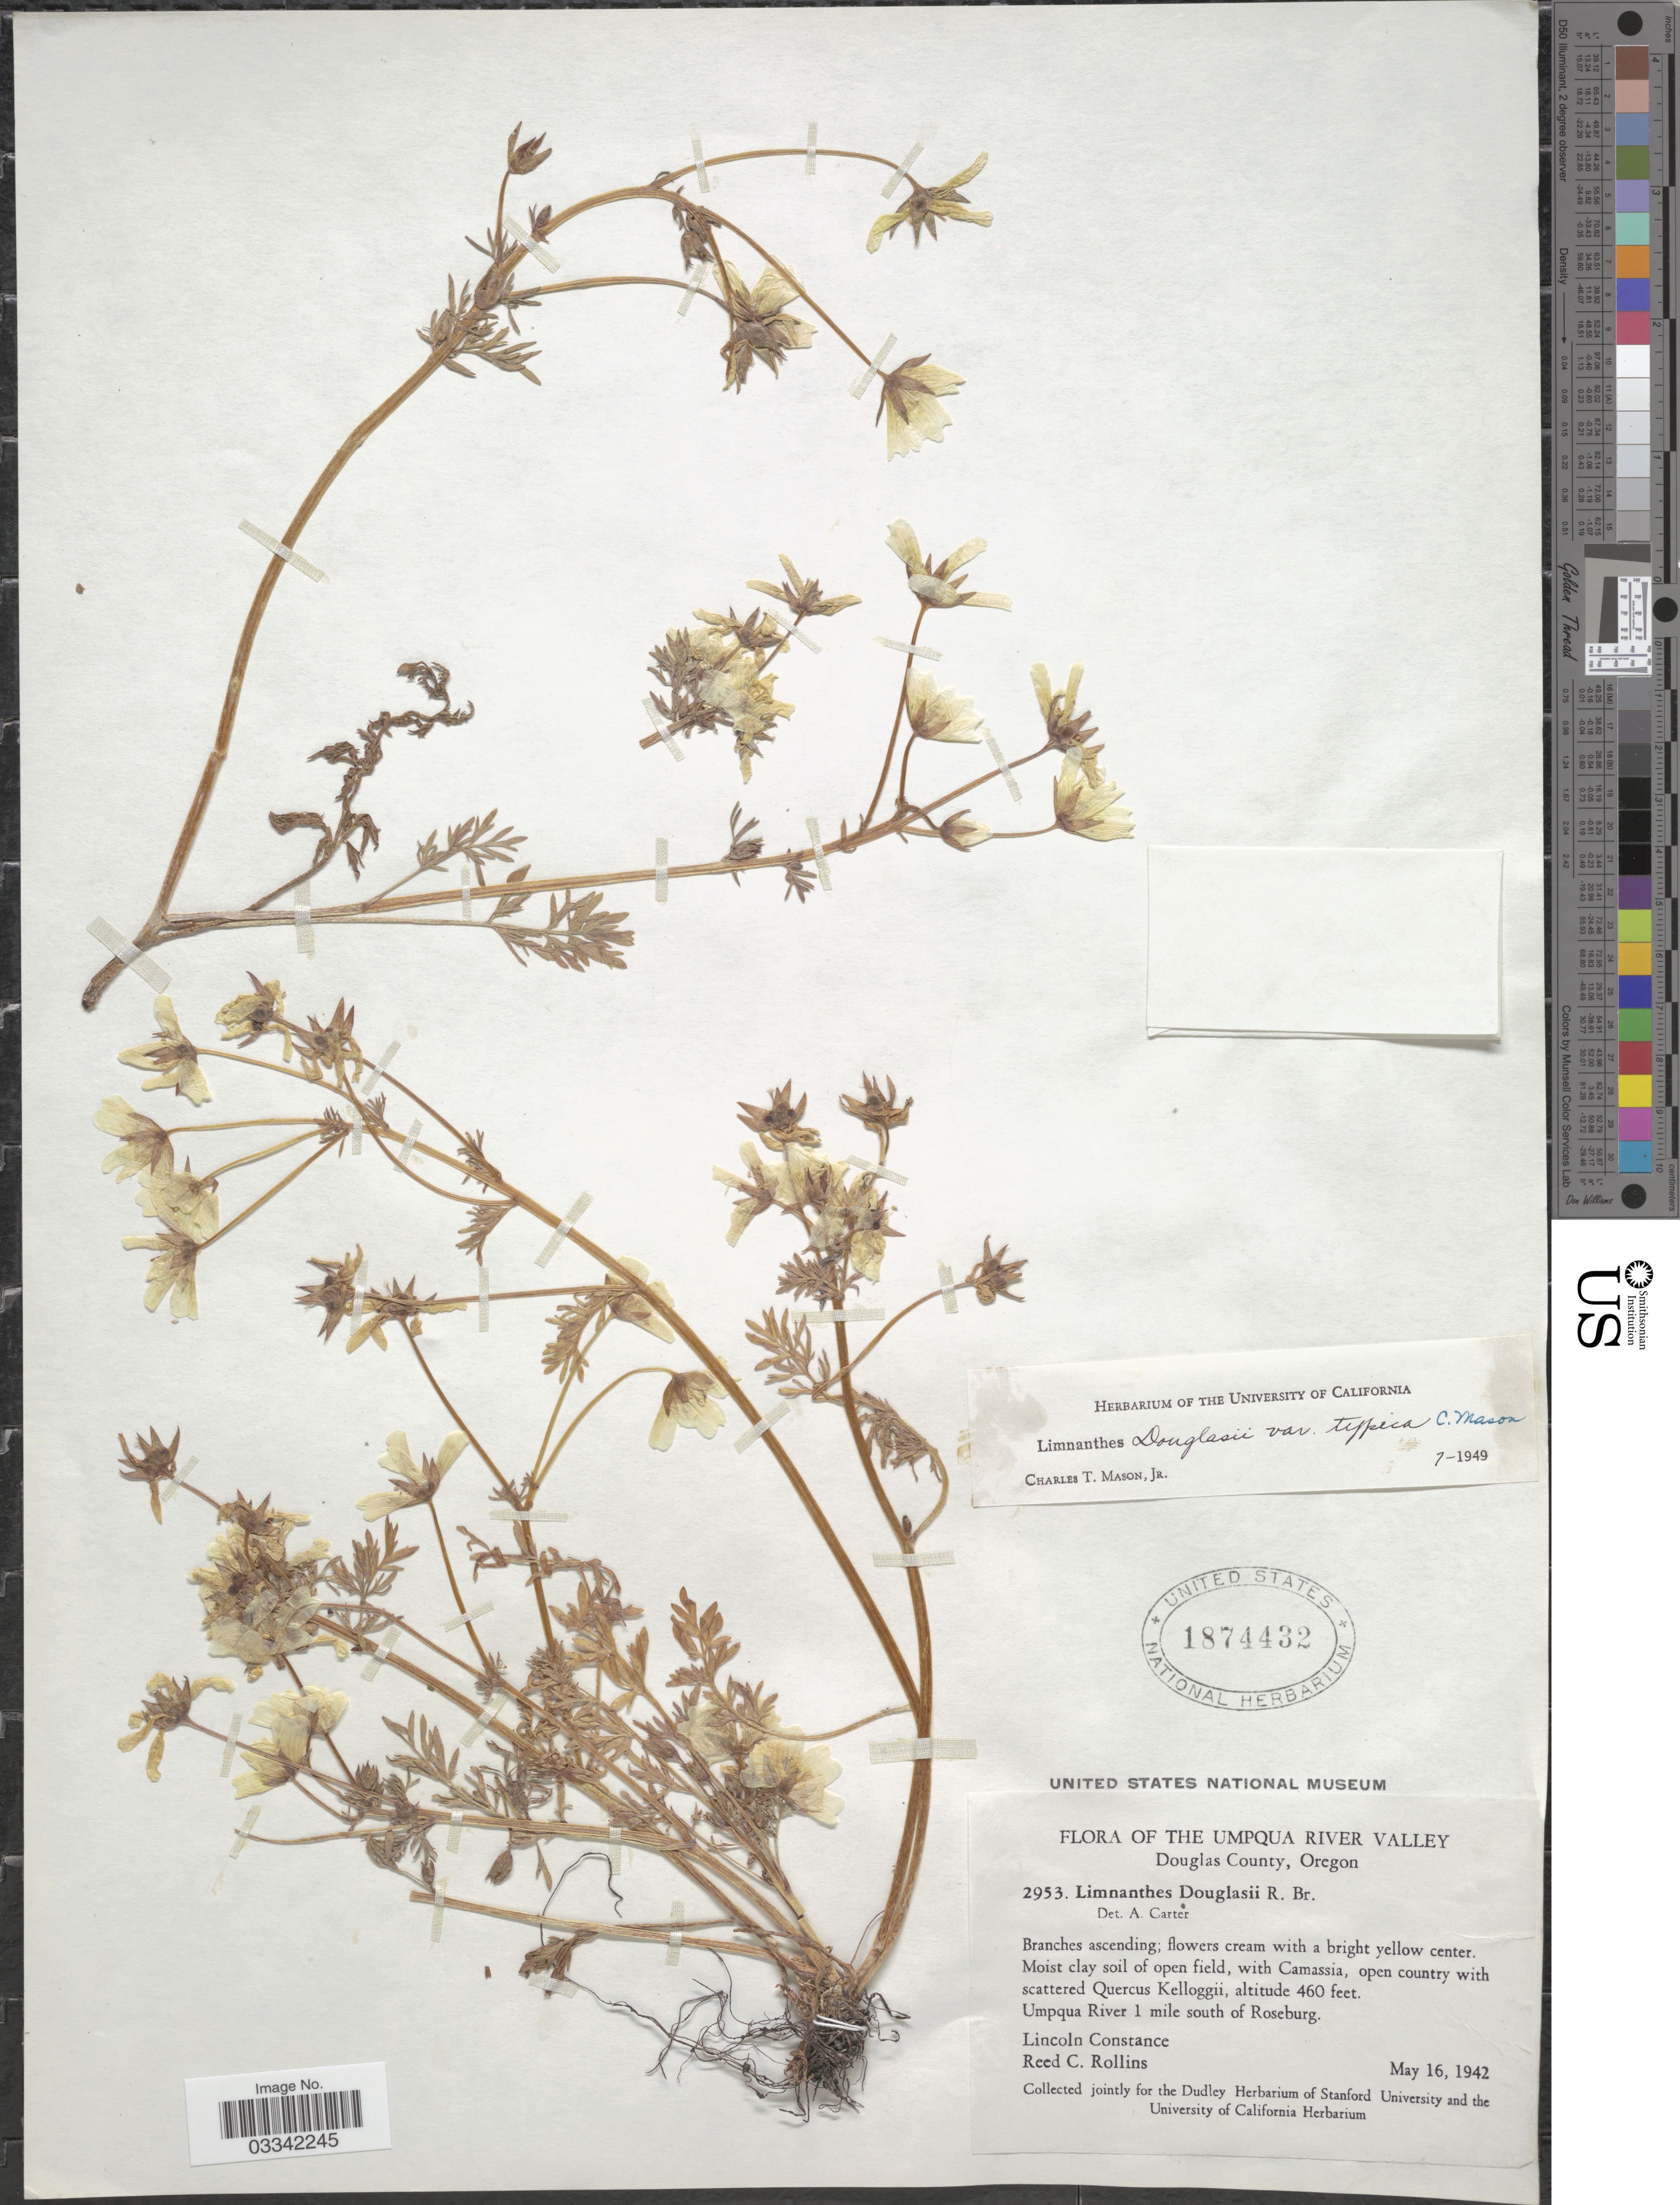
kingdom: Plantae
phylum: Tracheophyta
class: Magnoliopsida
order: Brassicales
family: Limnanthaceae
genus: Limnanthes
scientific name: Limnanthes douglasii var. douglasii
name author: R. Br.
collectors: L. Constance & R. C. Rollins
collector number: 2953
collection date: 1942-05-16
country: United States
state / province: Oregon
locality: The Umpqua River Valley. Douglas County. Umpqua River 1 mile south of Roseburg.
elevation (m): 140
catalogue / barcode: US 1874432